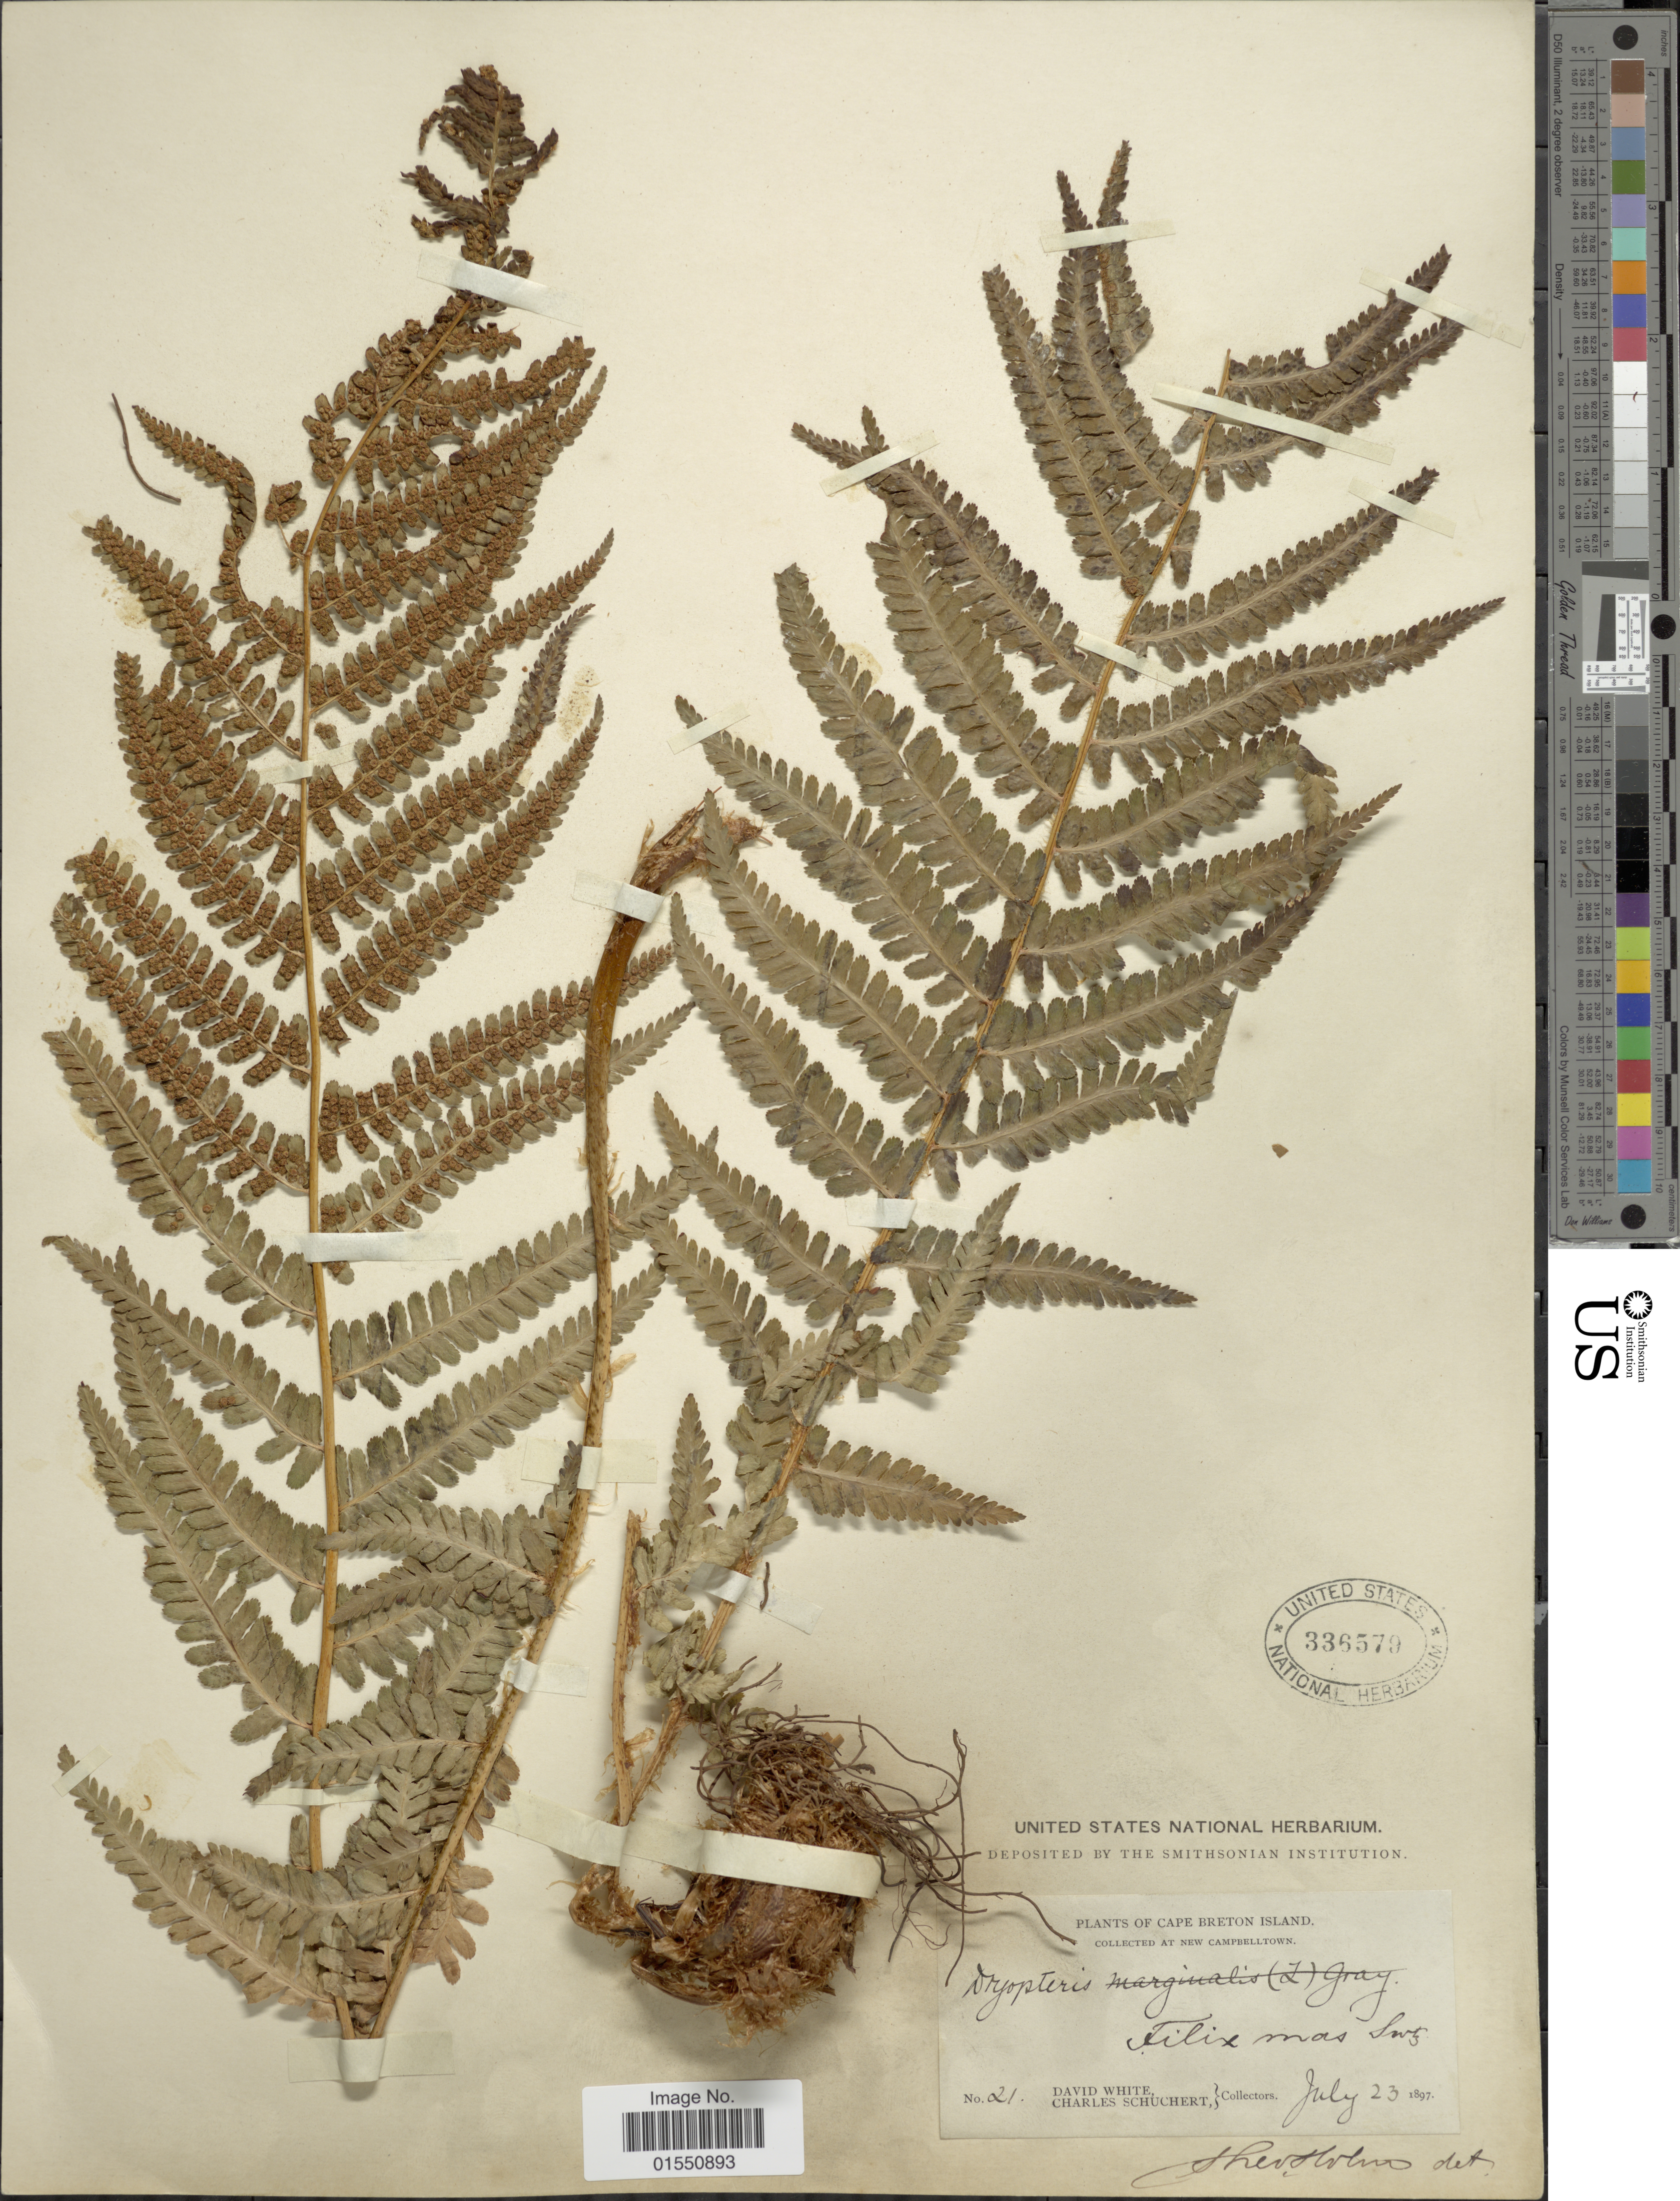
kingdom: Plantae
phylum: Tracheophyta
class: Polypodiopsida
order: Polypodiales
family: Dryopteridaceae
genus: Dryopteris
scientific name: Dryopteris filix-mas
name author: (L.) Schott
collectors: D. White & C. Schuchert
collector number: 21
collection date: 1897-07-23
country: Canada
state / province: Nova Scotia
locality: Cape Breton Island. New Campbelltown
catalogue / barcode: US 336579